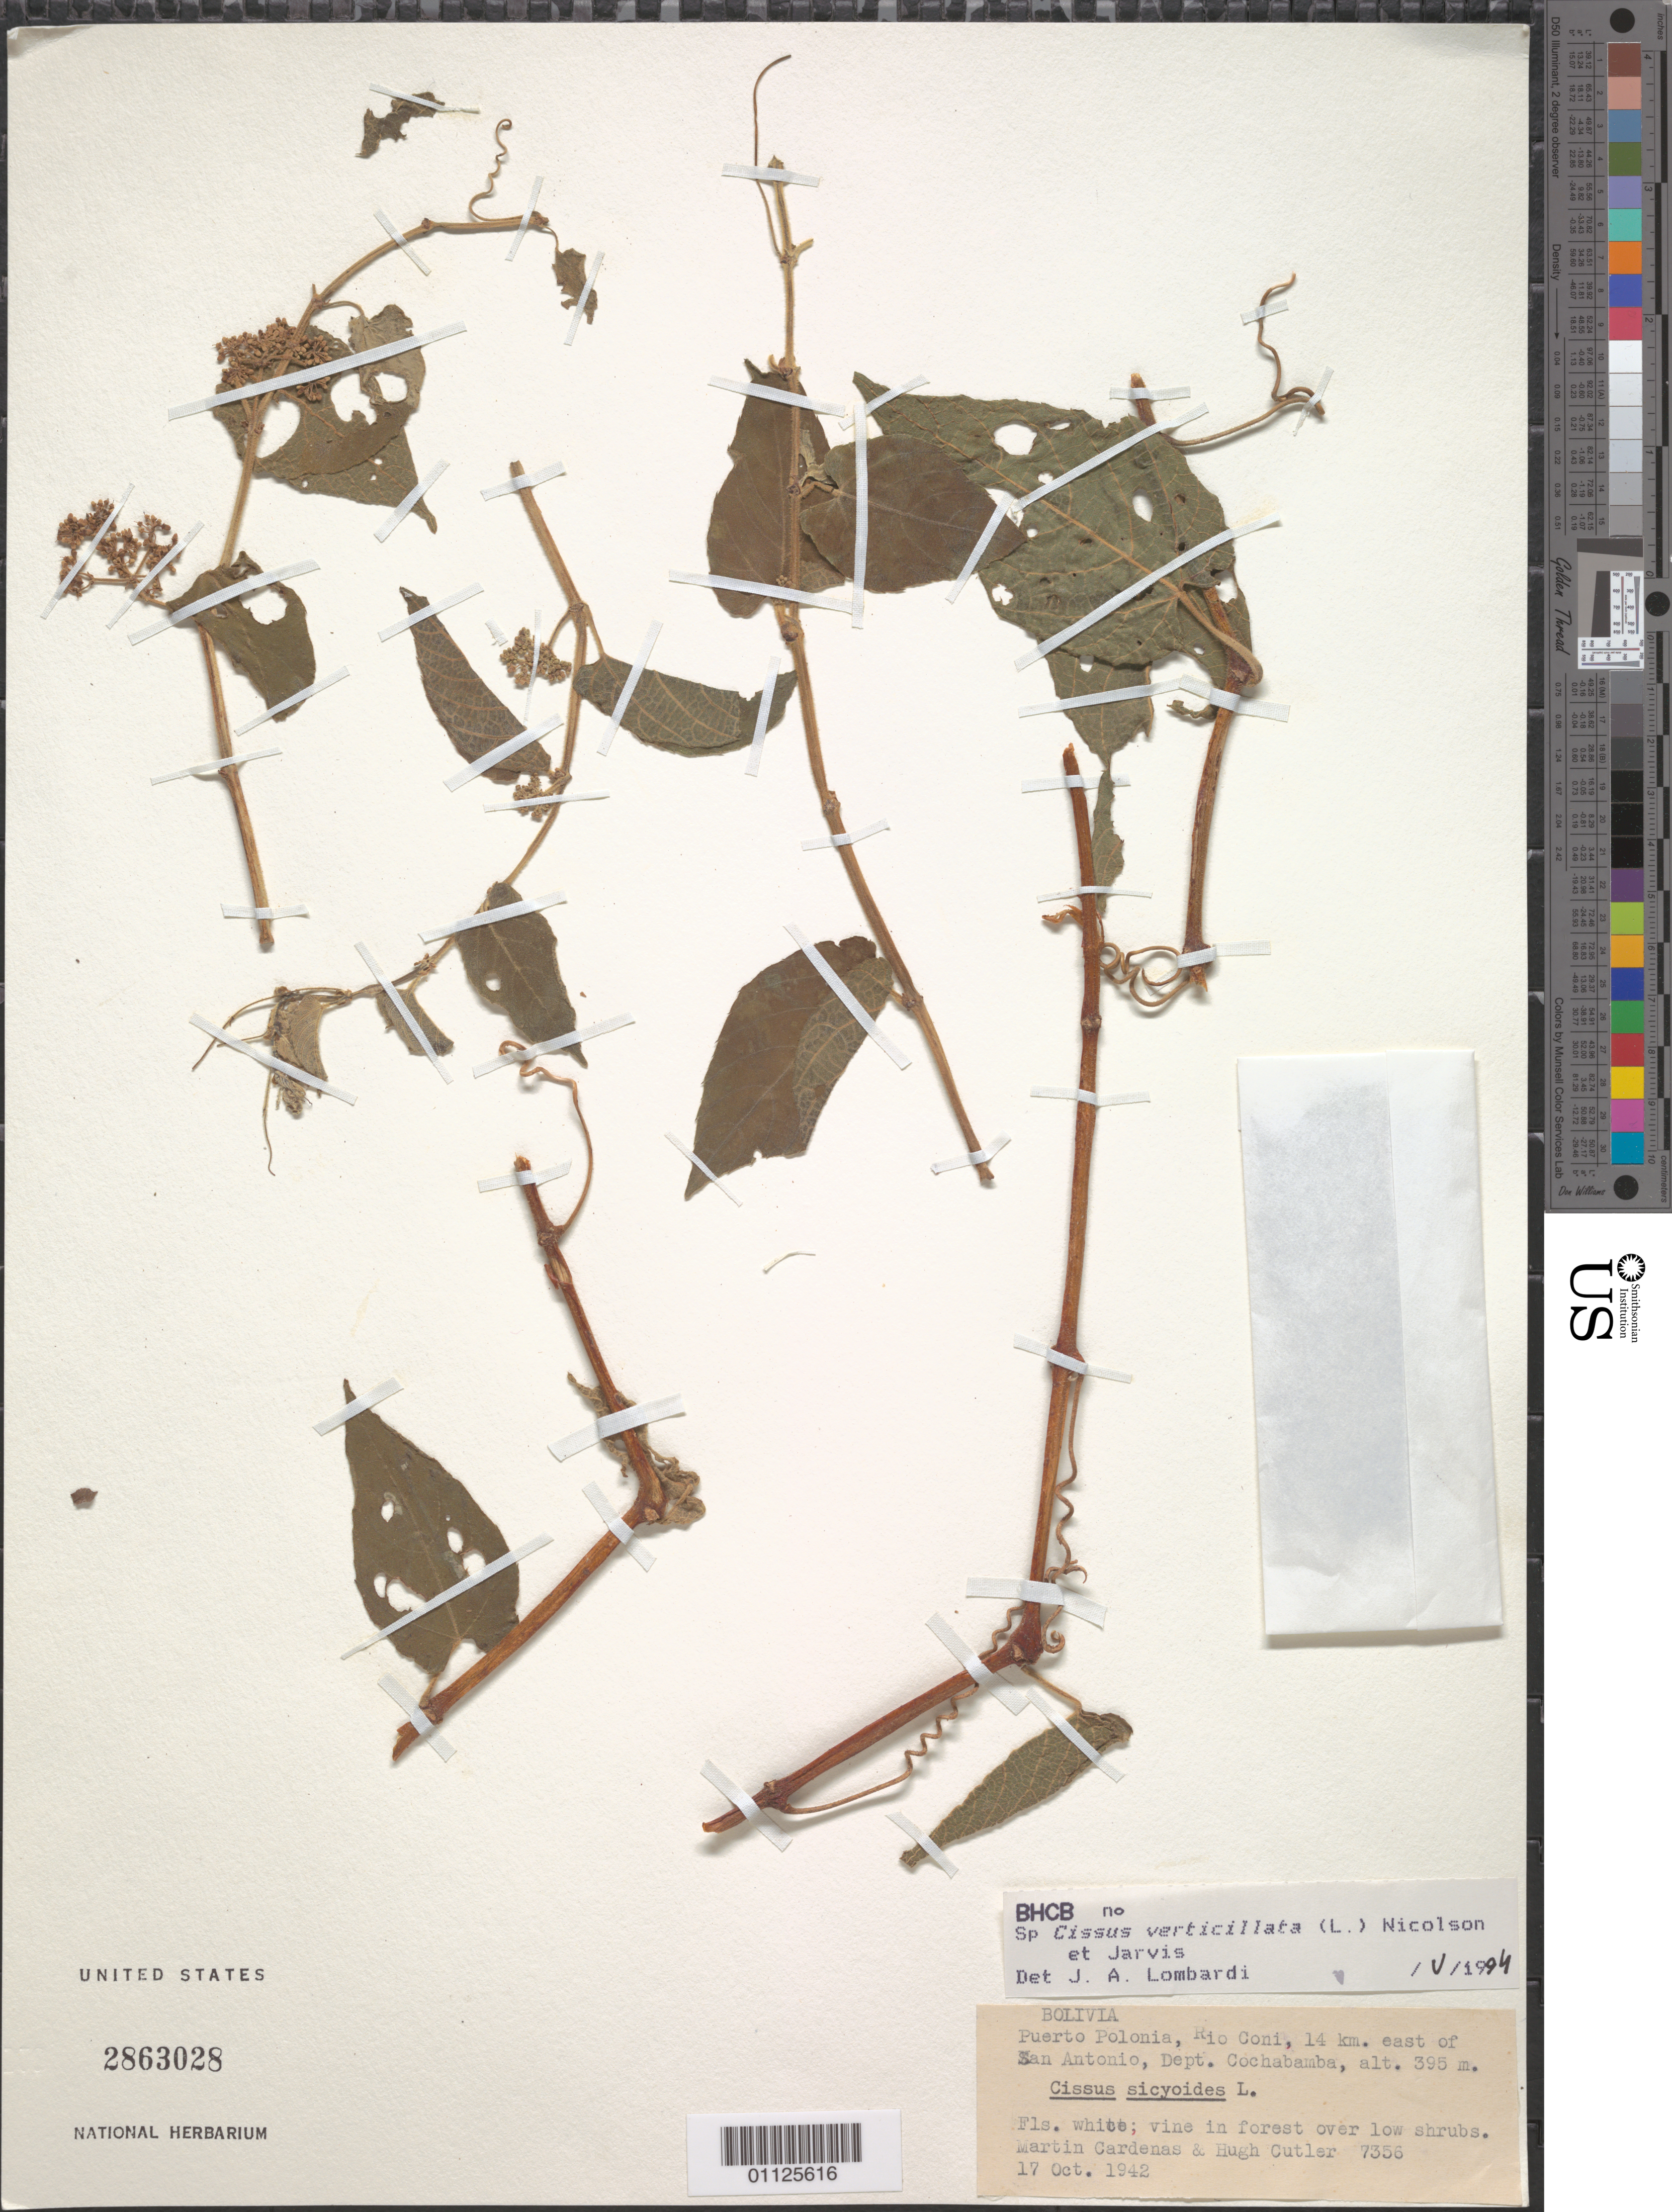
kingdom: Plantae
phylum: Tracheophyta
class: Magnoliopsida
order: Vitales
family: Vitaceae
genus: Cissus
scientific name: Cissus verticillata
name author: (L.) Nicolson & C.E. Jarvis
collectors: M. Cárdenas & H. C. Cutler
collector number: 7356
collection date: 1942-10-17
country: Bolivia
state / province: Cochabamba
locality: Puerto Polonia, Rio Coni, 14 km E of San Antonio.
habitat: Vine in forest over low shrubs.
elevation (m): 395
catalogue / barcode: US 2863028